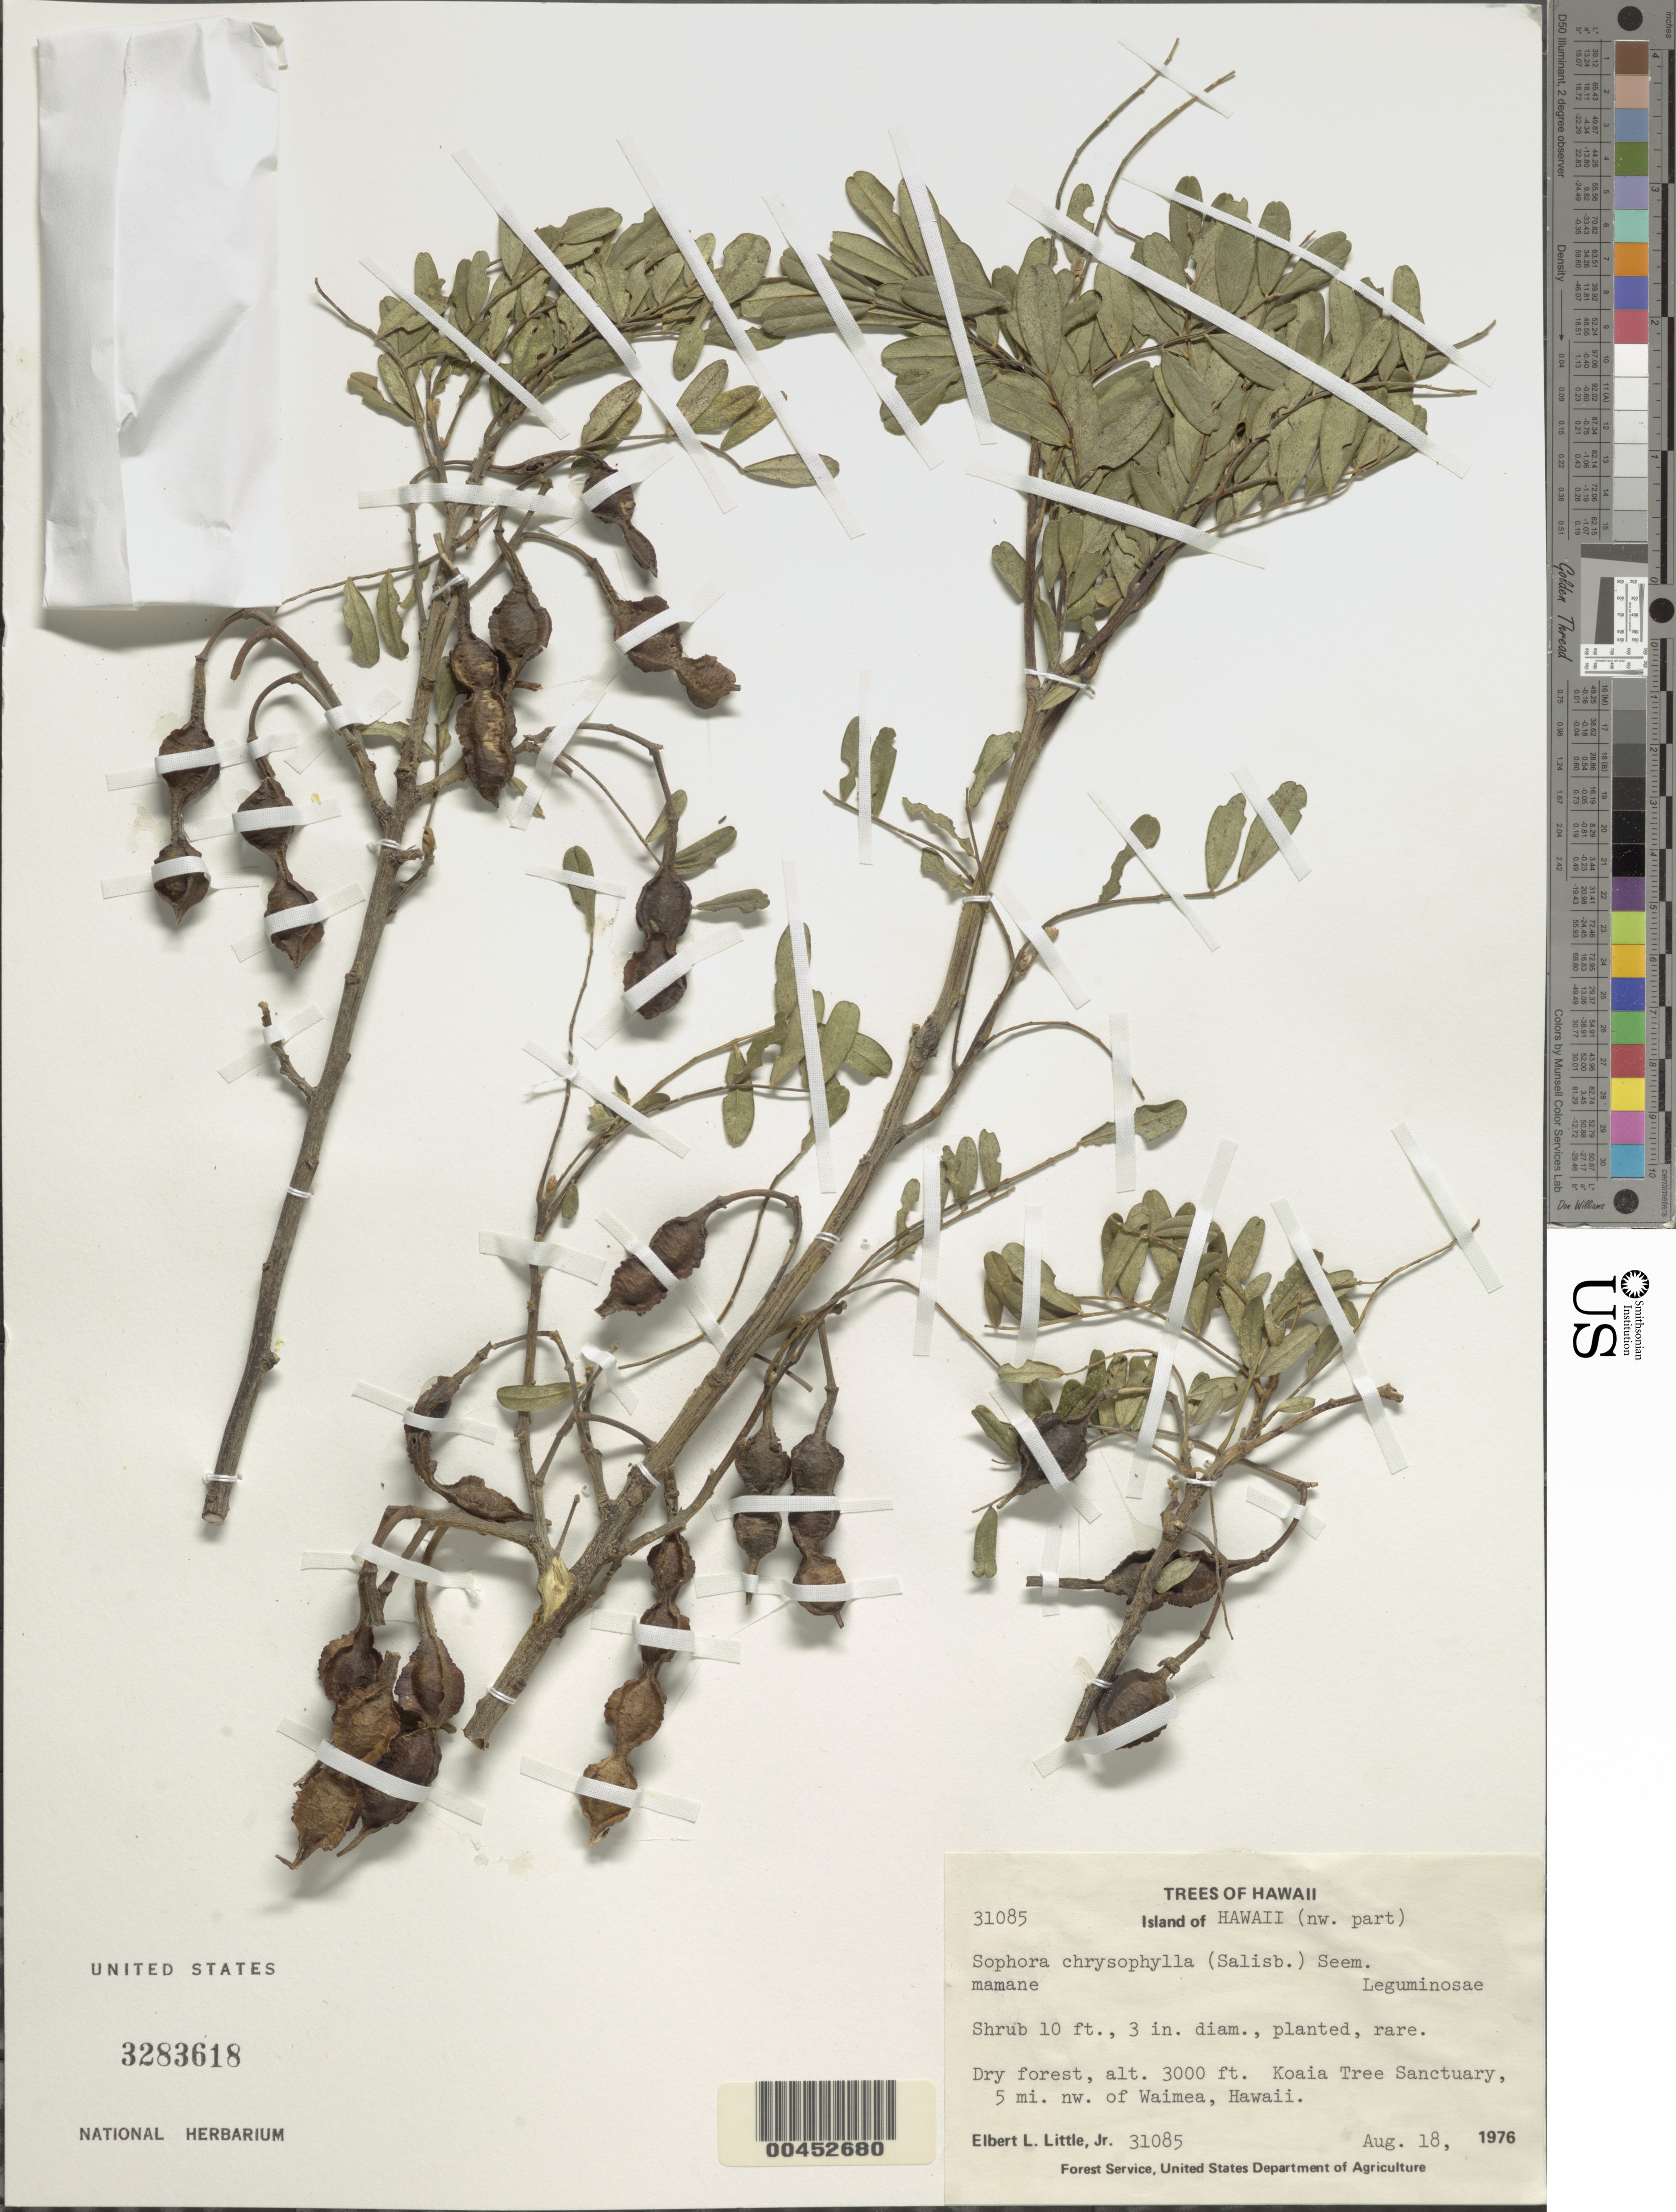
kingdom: Plantae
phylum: Tracheophyta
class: Magnoliopsida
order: Fabales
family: Fabaceae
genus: Sophora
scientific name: Sophora chrysophylla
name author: (Salisb.) Seem.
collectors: E. L. Little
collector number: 31085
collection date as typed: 18 Aug 1976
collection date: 1976-08-18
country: United States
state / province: Hawaii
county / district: Hawaii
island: Hawaii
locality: NW part of Hawaii, Koaia Tree Sanctuary, 5 mi NW of Waimea.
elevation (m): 914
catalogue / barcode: US 3283618